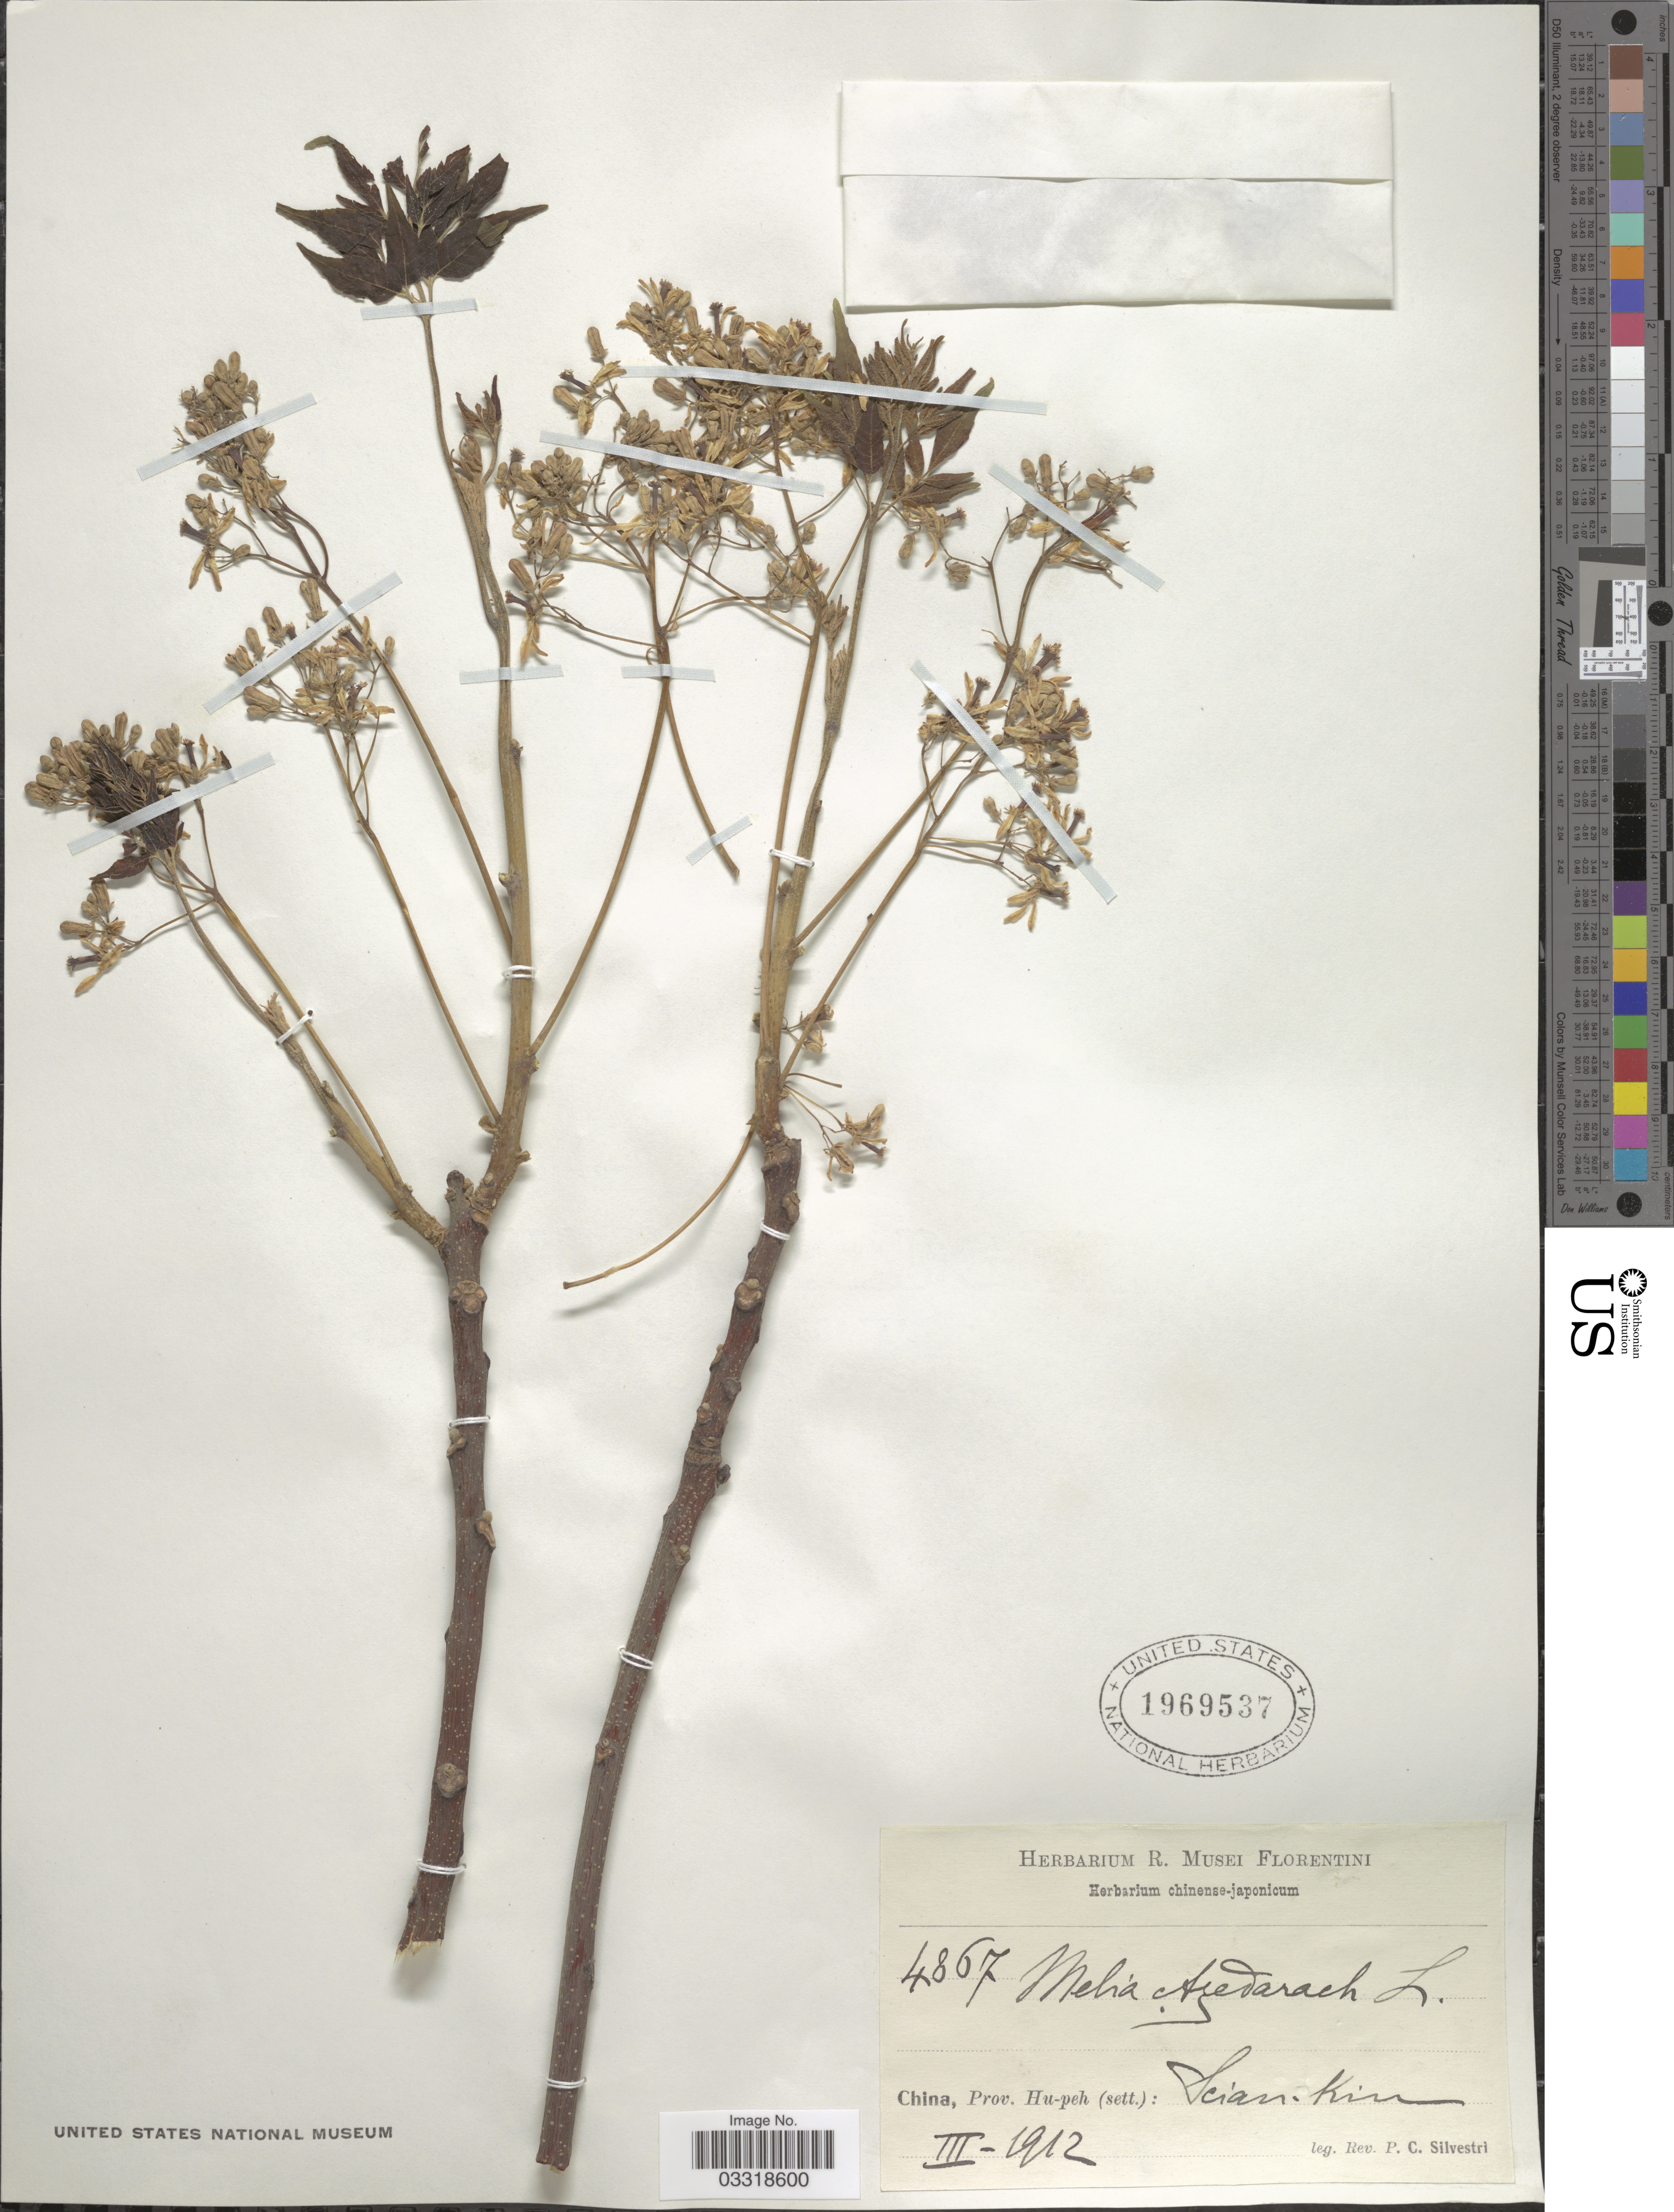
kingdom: Plantae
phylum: Tracheophyta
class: Magnoliopsida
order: Sapindales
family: Meliaceae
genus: Melia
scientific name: Melia azedarach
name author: L.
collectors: P. Silvestri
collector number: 4867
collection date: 1912-03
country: China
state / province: Hubei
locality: Prov. Hu-peh (sett.): Scian-kin.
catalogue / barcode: US 1969537